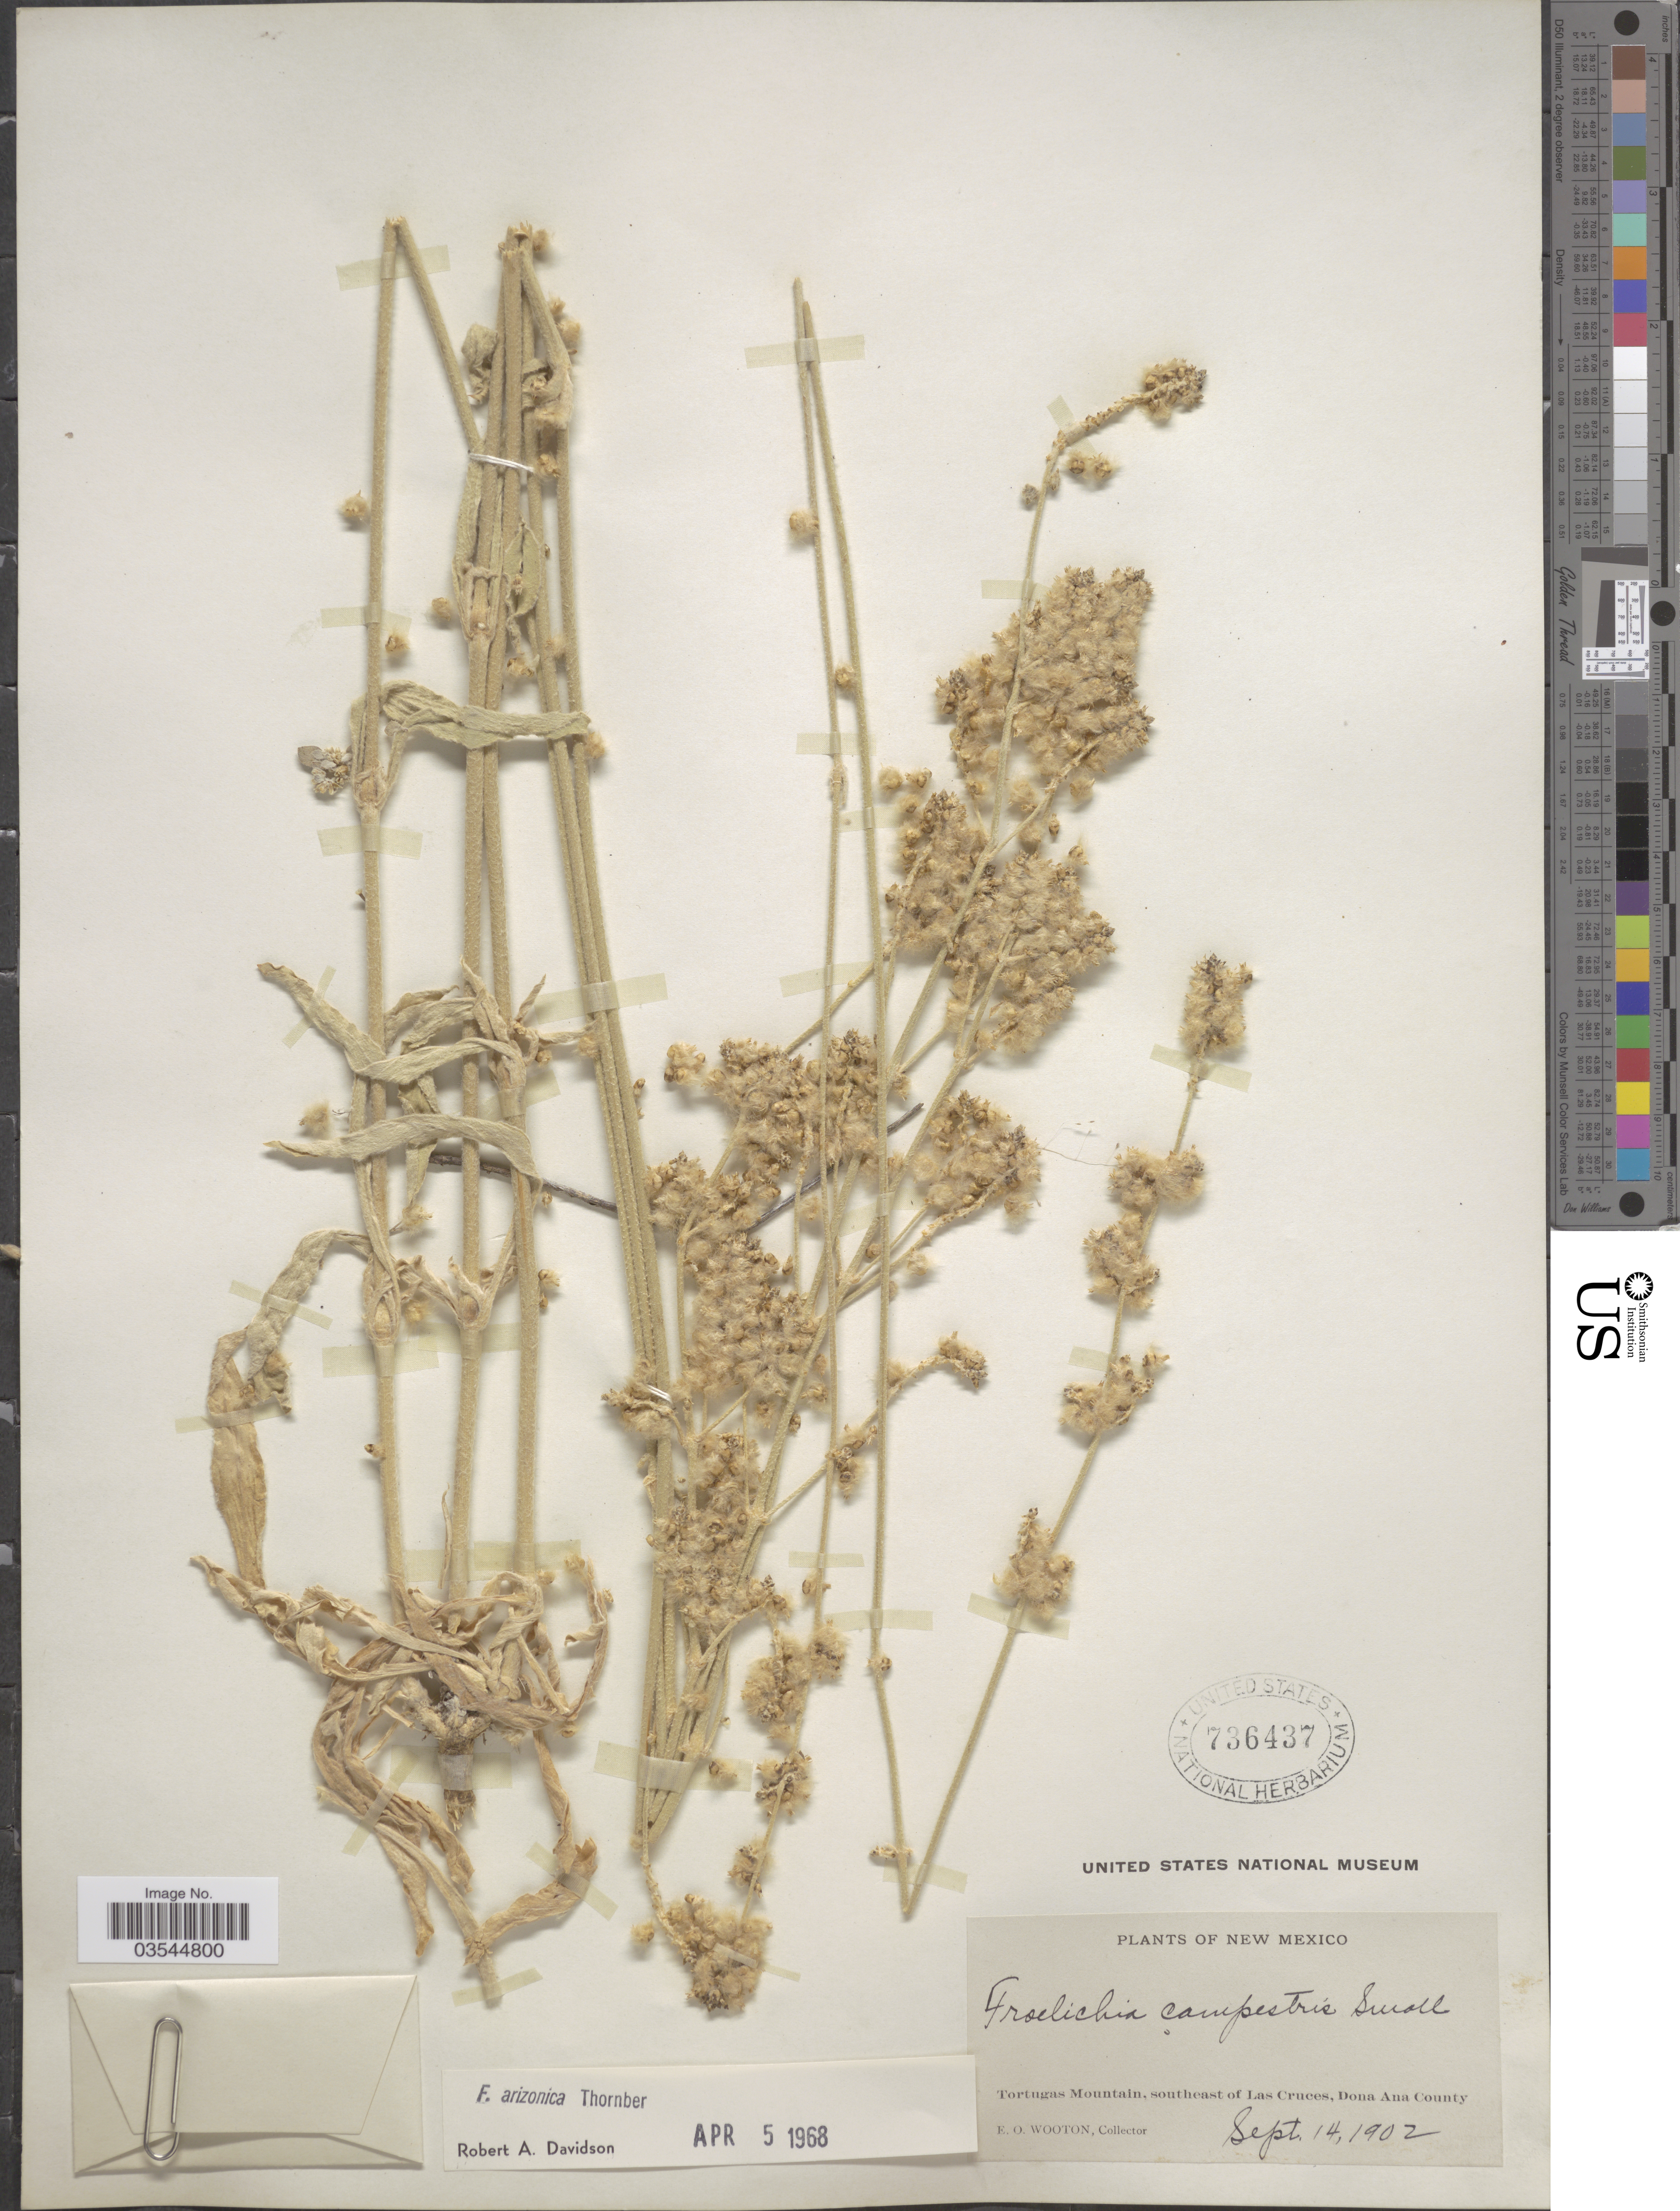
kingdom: Plantae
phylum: Tracheophyta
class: Magnoliopsida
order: Caryophyllales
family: Amaranthaceae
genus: Froelichia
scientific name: Froelichia arizonica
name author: Thornber ex Standl.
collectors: E. O. Wooton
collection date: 1902-09-14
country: United States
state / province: New Mexico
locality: Tortugas Mountain, southeast of Las Cruces, Dona Ana County.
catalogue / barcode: US 736437